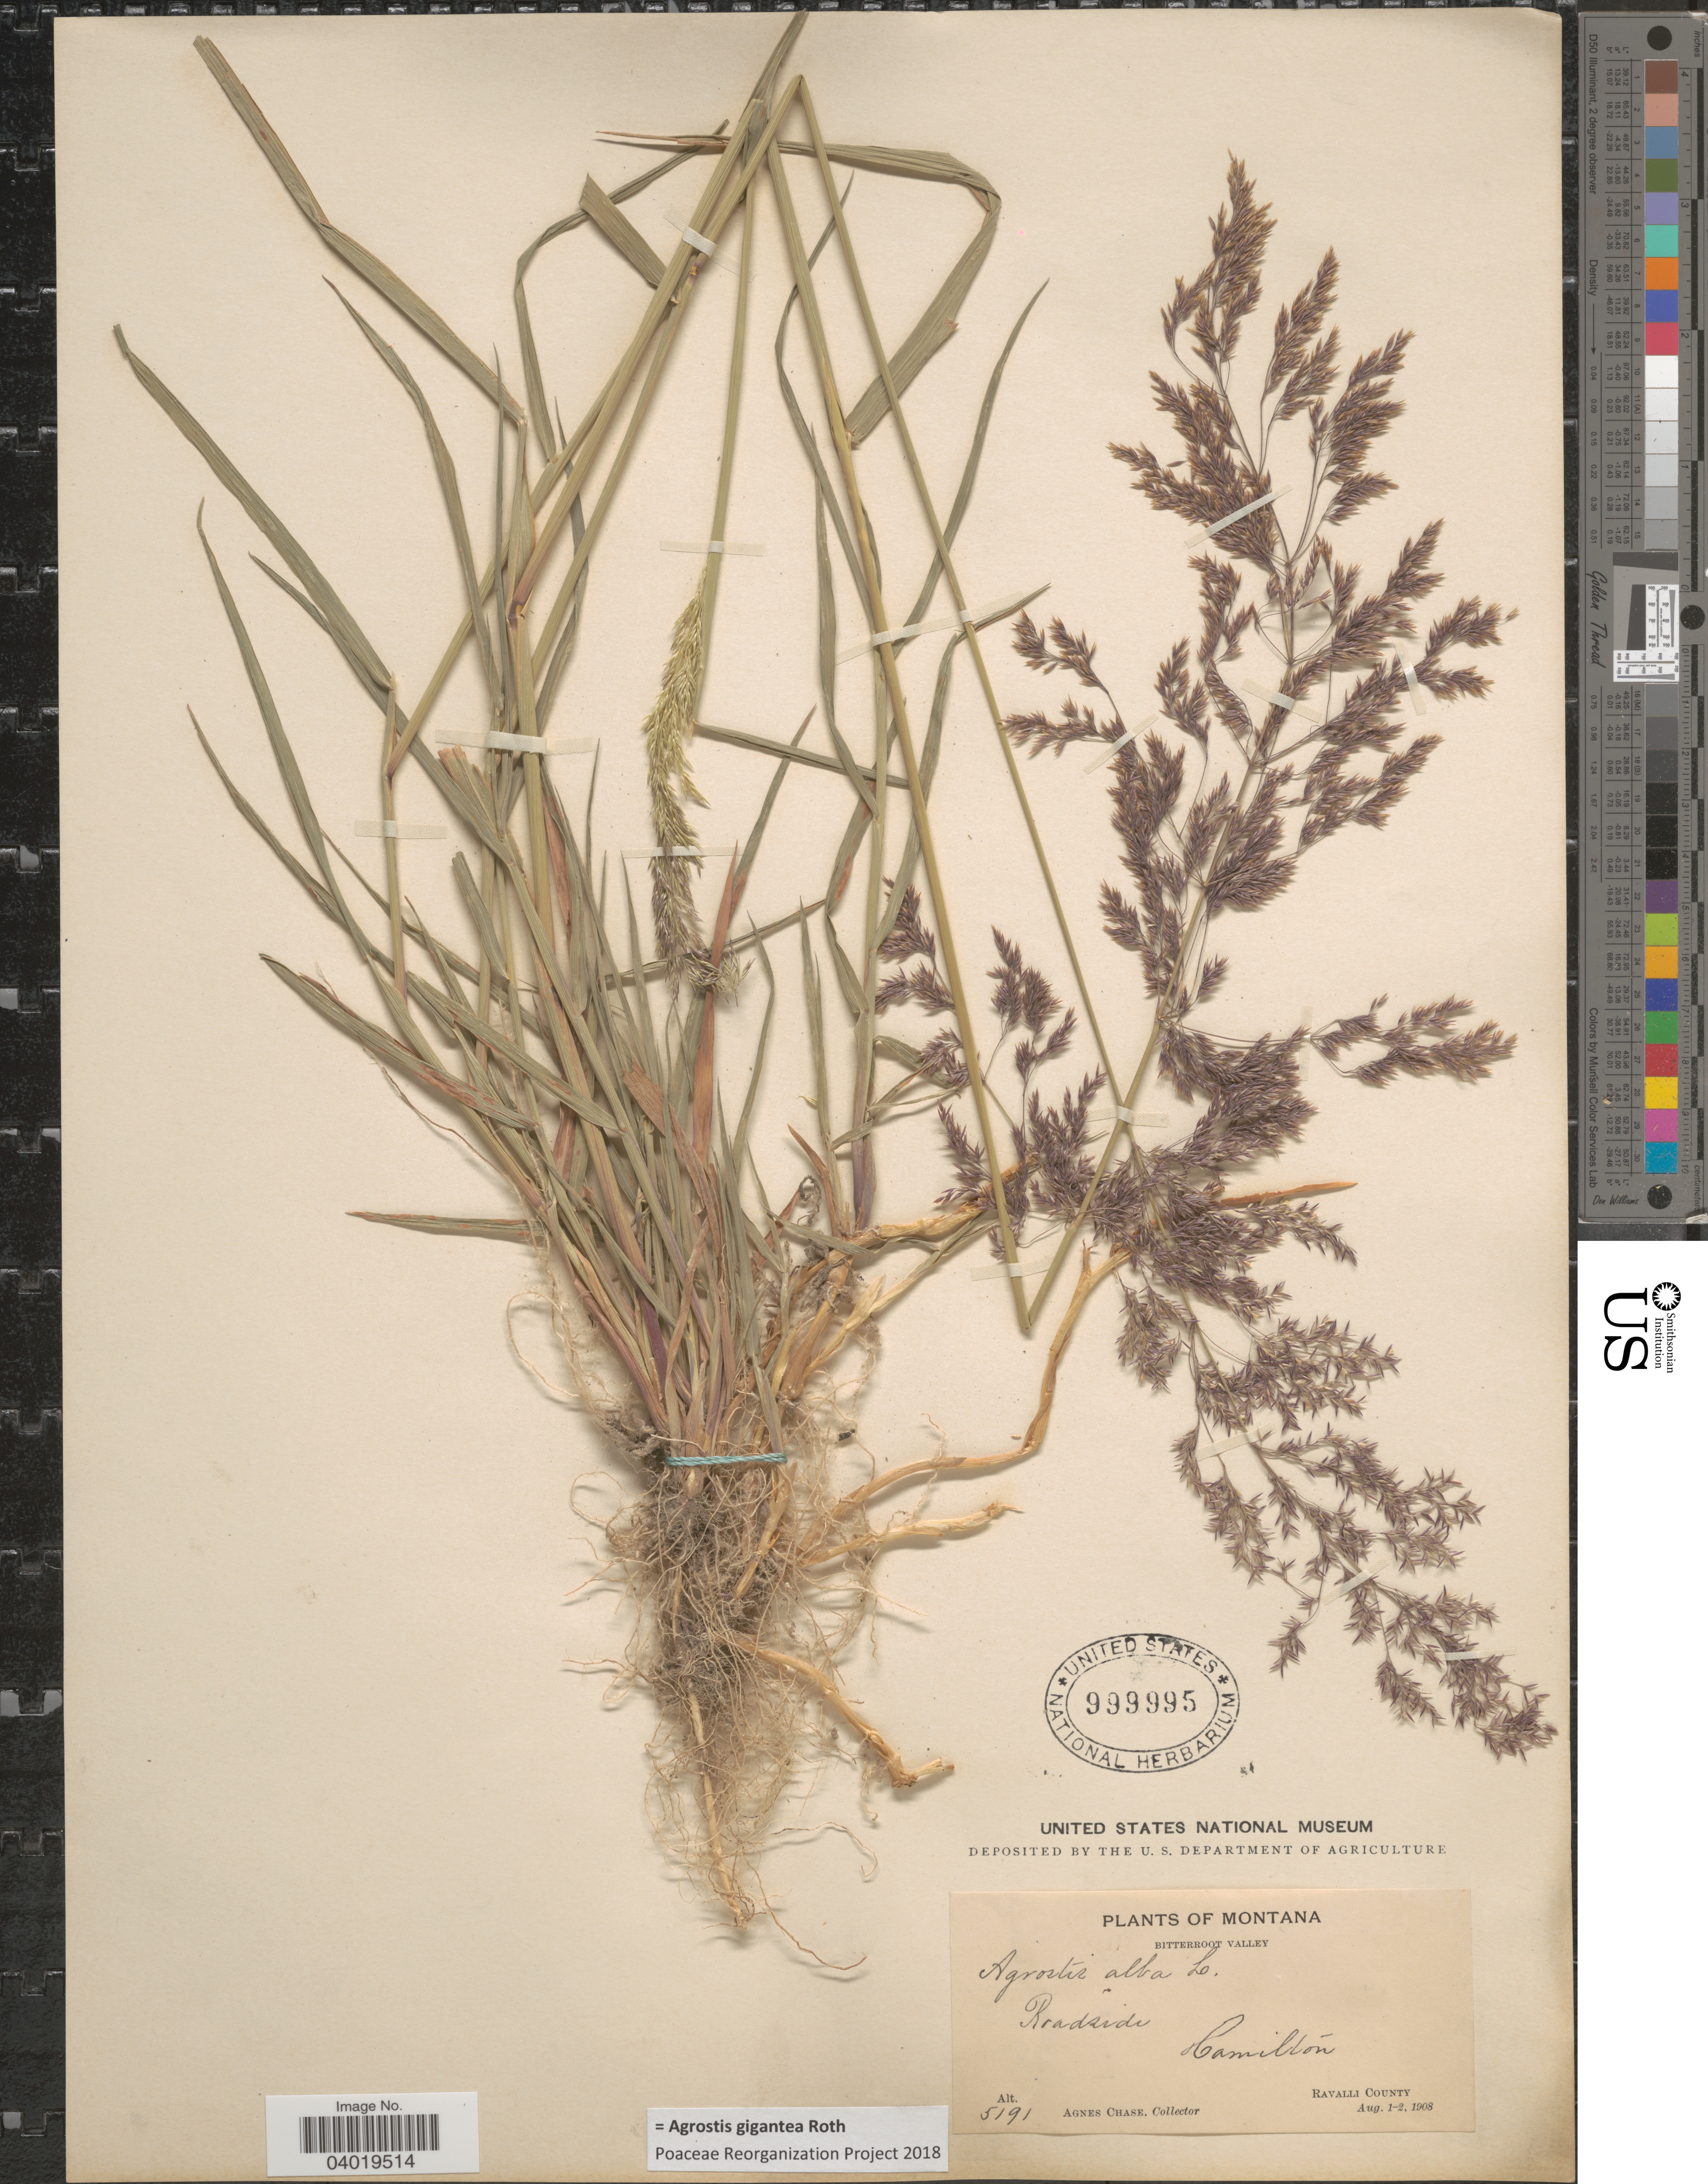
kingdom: Plantae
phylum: Tracheophyta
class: Liliopsida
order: Poales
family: Poaceae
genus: Agrostis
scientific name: Agrostis gigantea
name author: Roth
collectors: A. Chase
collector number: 5191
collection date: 1908-08-01/1908-08-02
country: United States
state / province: Montana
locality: Bitterroot Valley. Roadside. Camilton. Ravalli County.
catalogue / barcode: US 999995